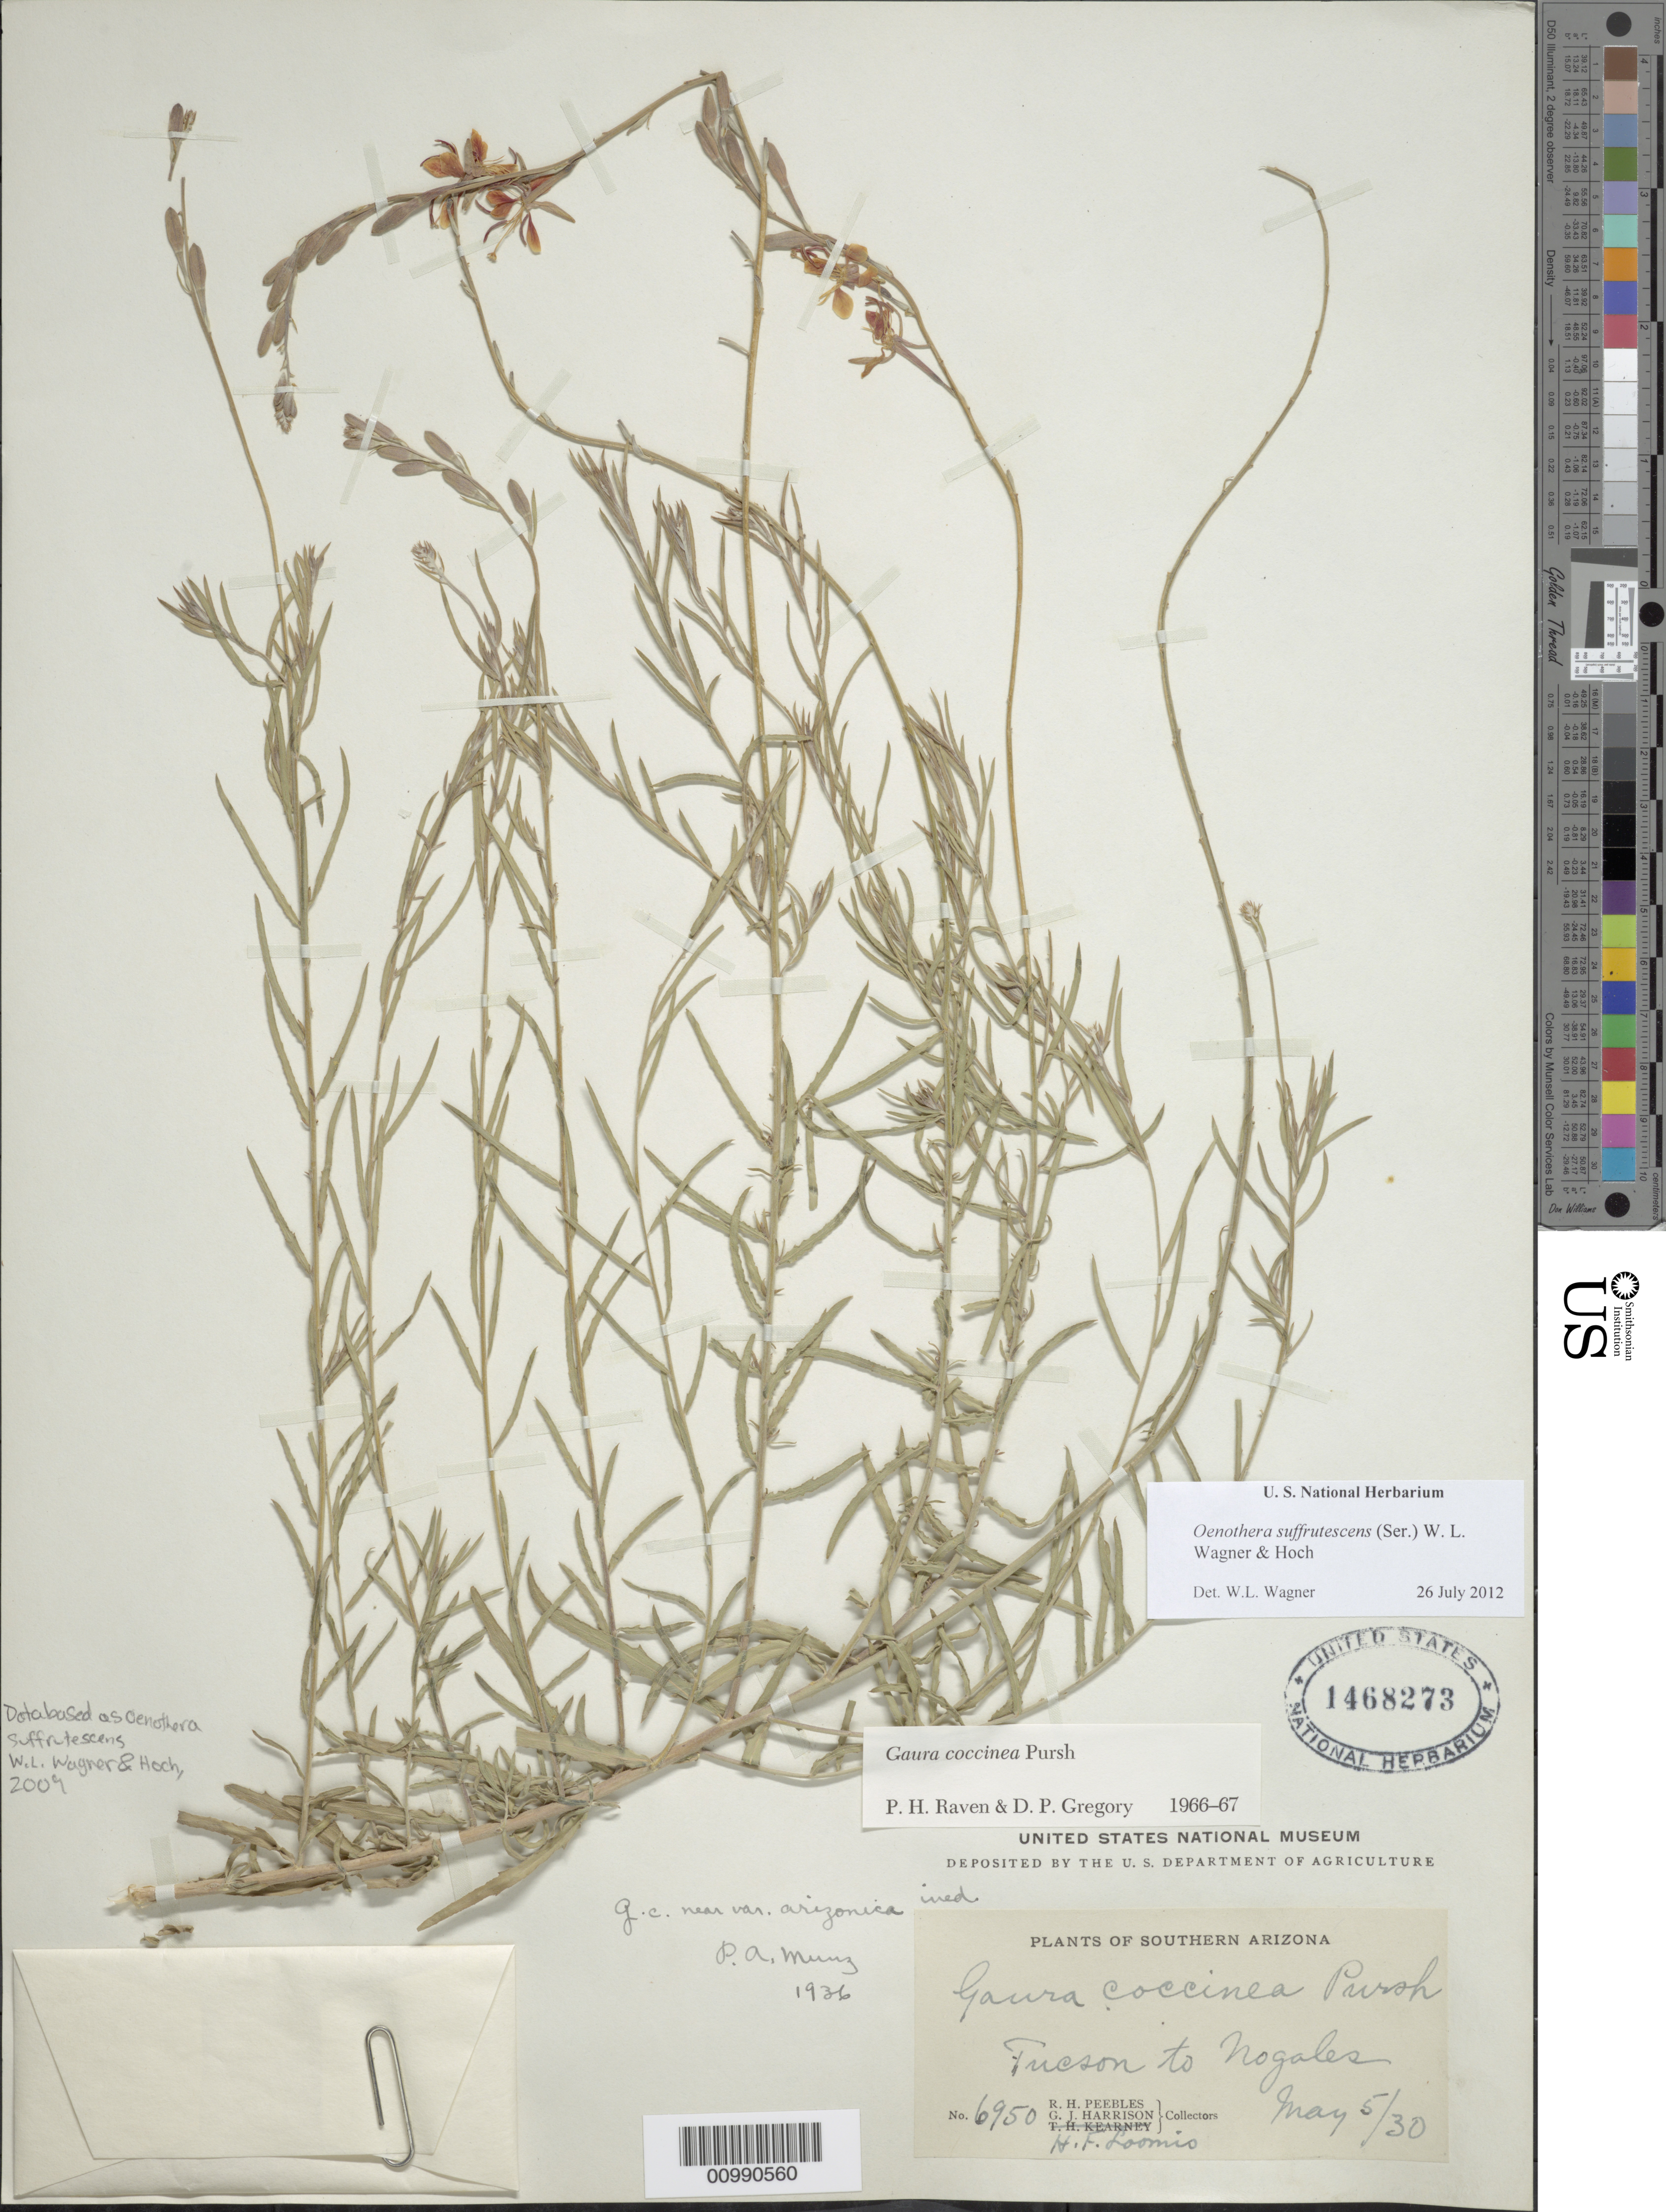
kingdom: Plantae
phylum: Tracheophyta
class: Magnoliopsida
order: Myrtales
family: Onagraceae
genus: Oenothera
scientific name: Oenothera suffrutescens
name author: (Ser.) W.L. Wagner & Hoch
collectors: R. H. Peebles & G. J. Harrison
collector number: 6950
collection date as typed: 05 May 1930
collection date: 1930-05-05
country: United States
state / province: Arizona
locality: Tucson (Pima Co.) to Nogales (Santa Cruz Co.)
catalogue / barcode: US 1468273